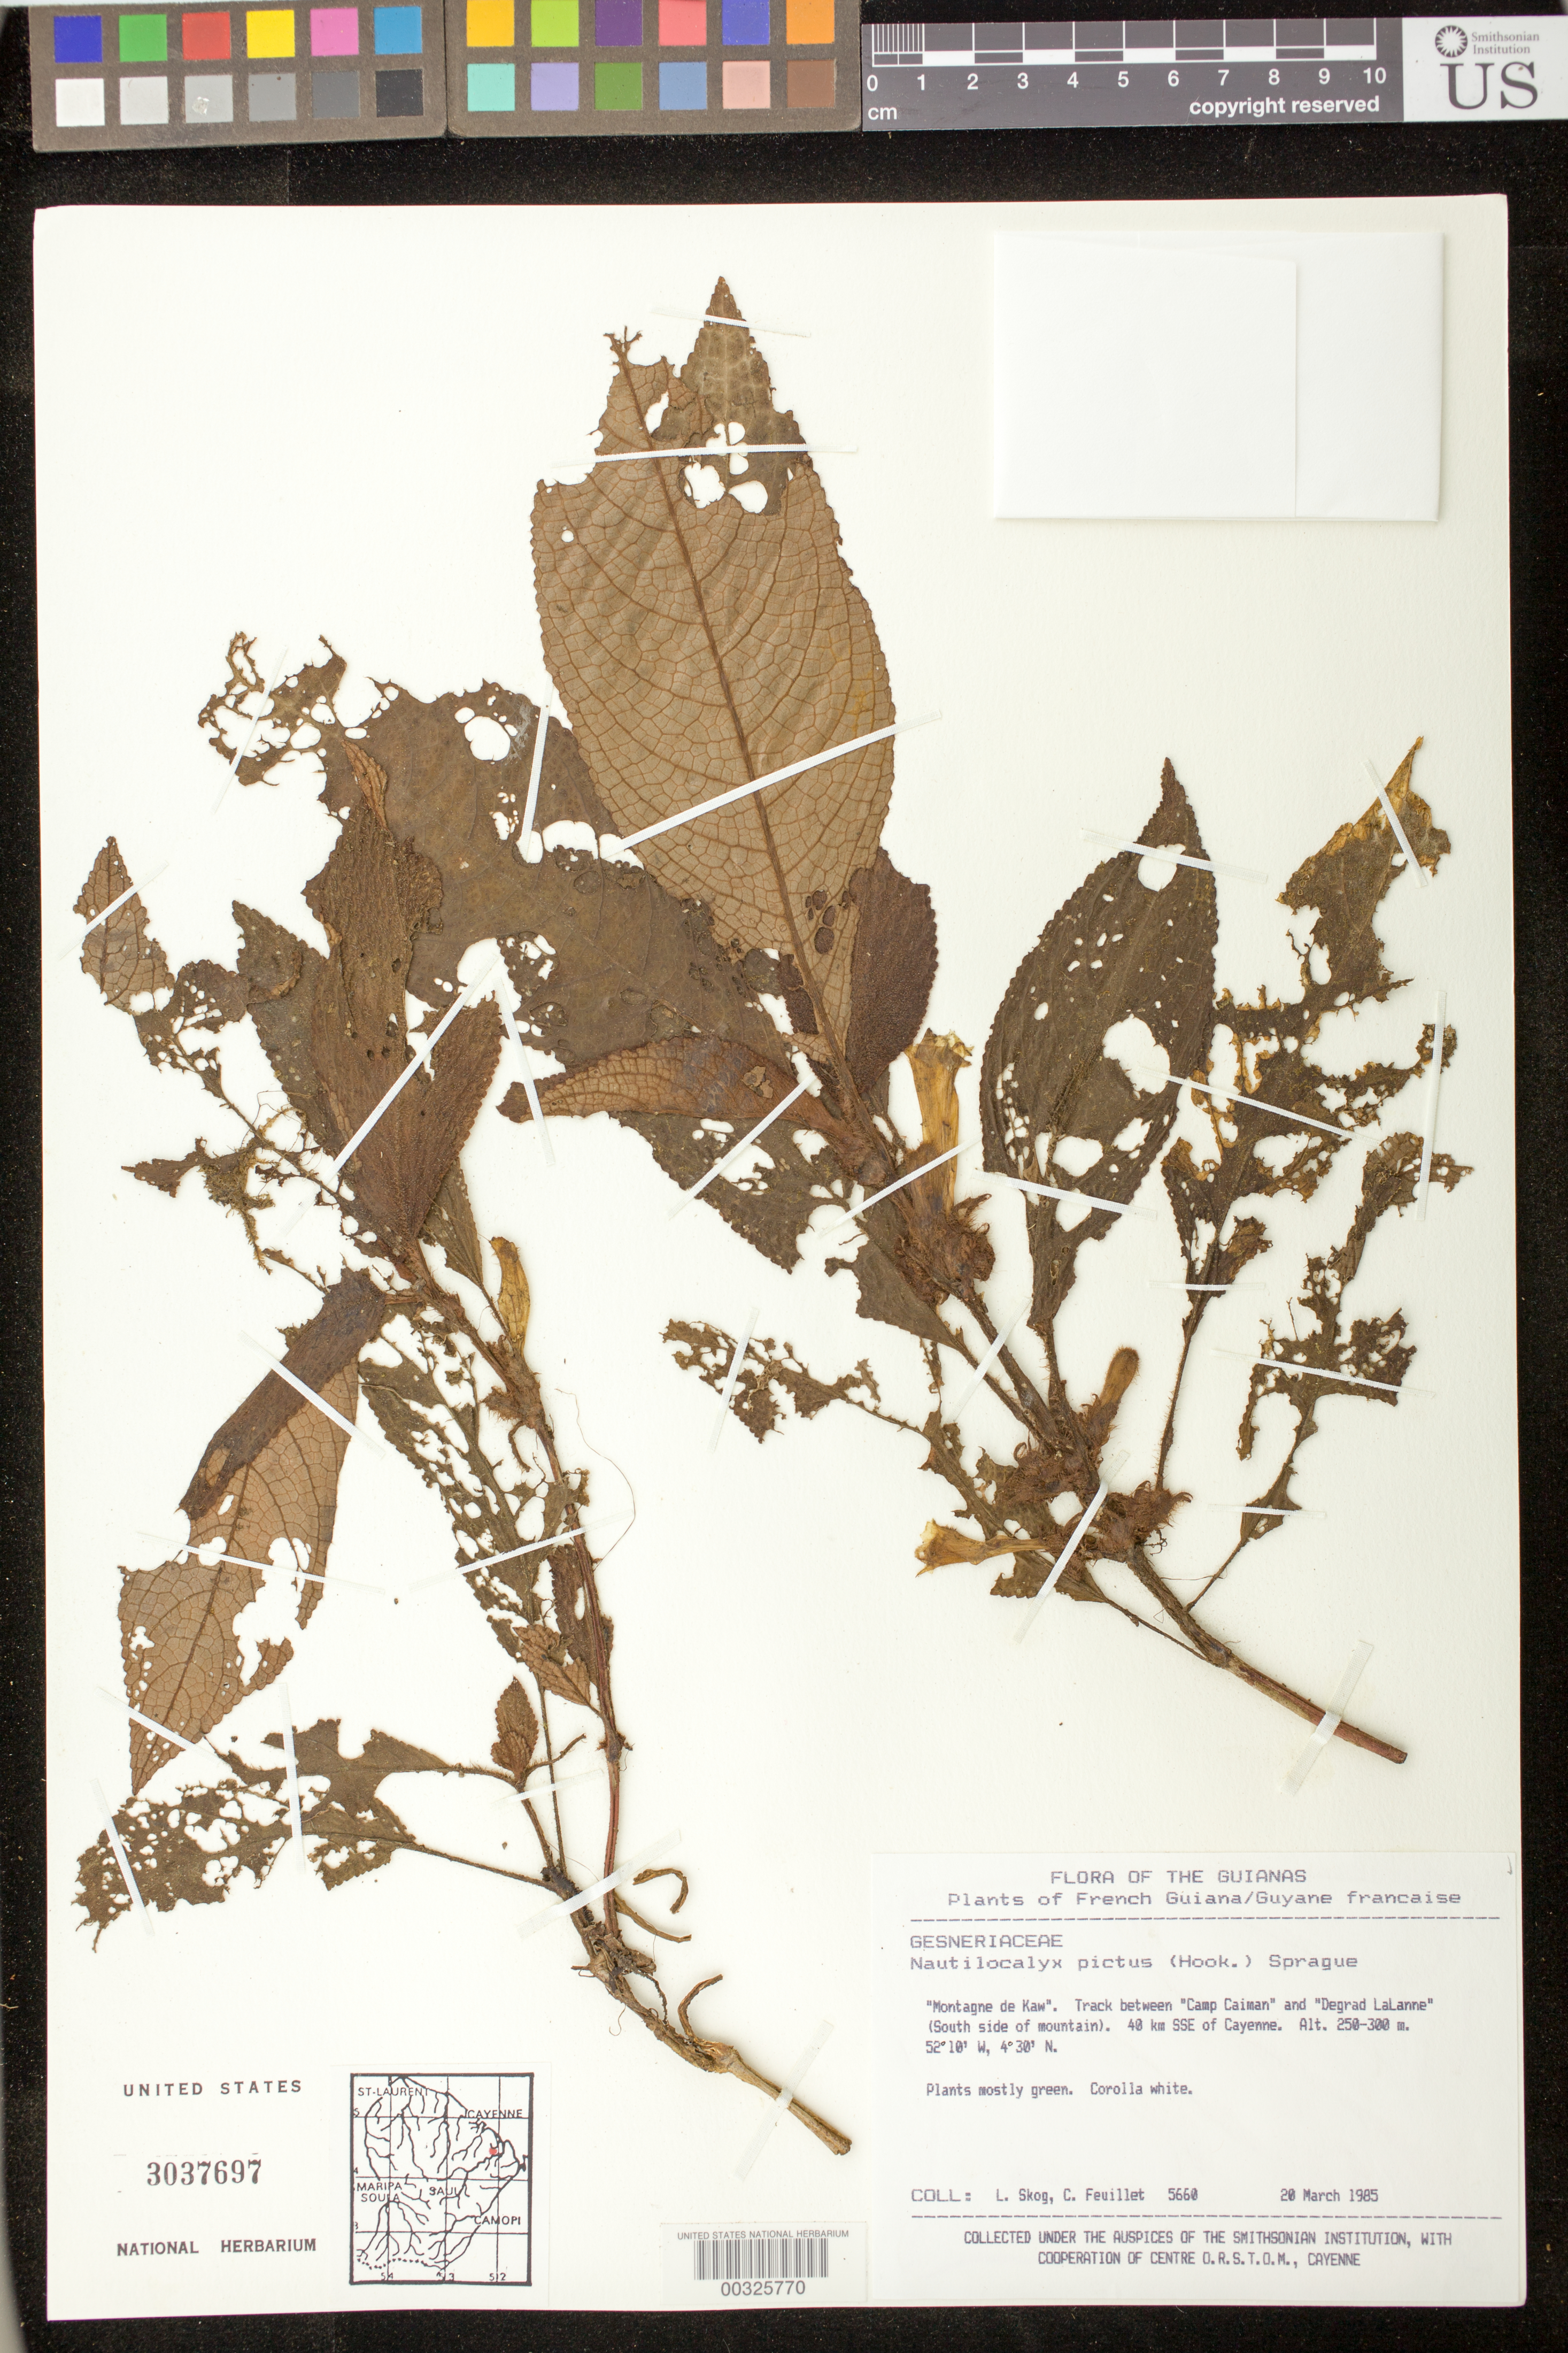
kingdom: Plantae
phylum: Tracheophyta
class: Magnoliopsida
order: Lamiales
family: Gesneriaceae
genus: Nautilocalyx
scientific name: Nautilocalyx pictus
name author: (Hook.) Sprague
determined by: Skog, Laurence E.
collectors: L. E. Skog & C. Feuillet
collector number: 5660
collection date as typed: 20 Mar 1985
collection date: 1985-03-20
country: French Guiana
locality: Montagne de Kaw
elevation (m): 250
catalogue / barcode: US 3037697